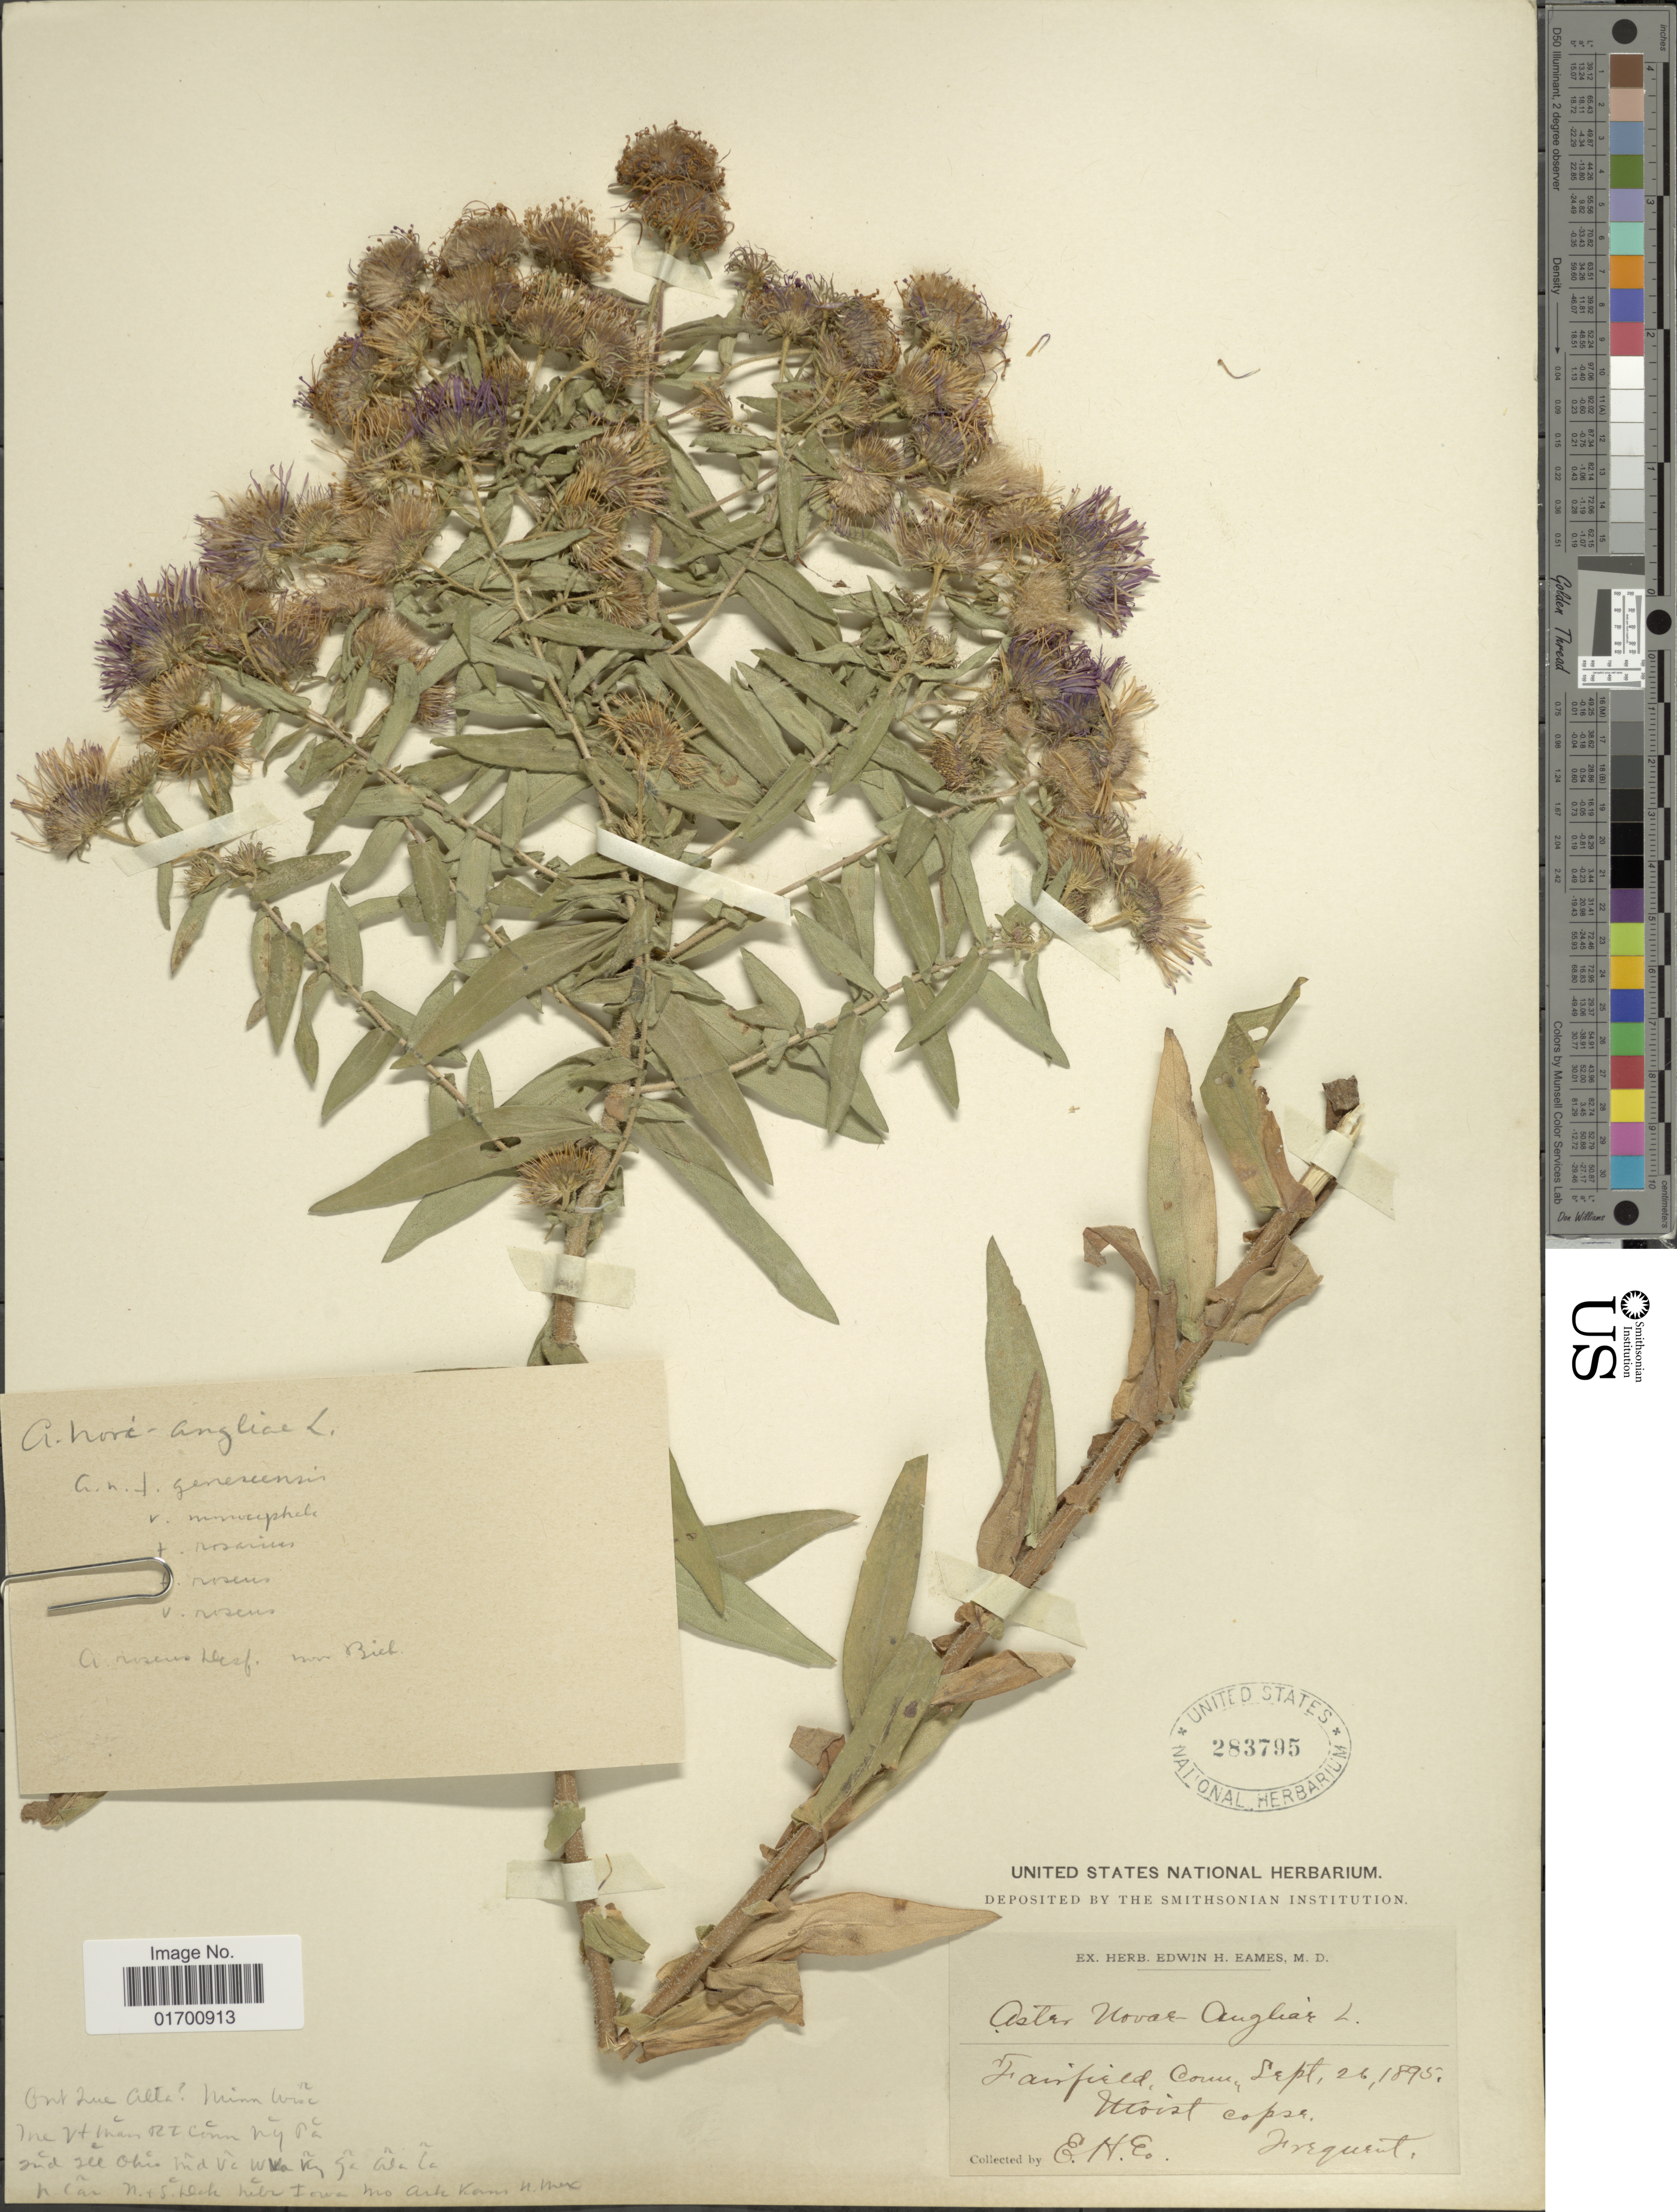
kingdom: Plantae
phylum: Tracheophyta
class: Magnoliopsida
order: Asterales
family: Asteraceae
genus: Symphyotrichum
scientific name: Symphyotrichum novae-angliae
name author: (L.) G.L. Nesom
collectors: E. H. Eames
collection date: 1895-09-26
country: United States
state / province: Connecticut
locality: Fairfield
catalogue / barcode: US 283795